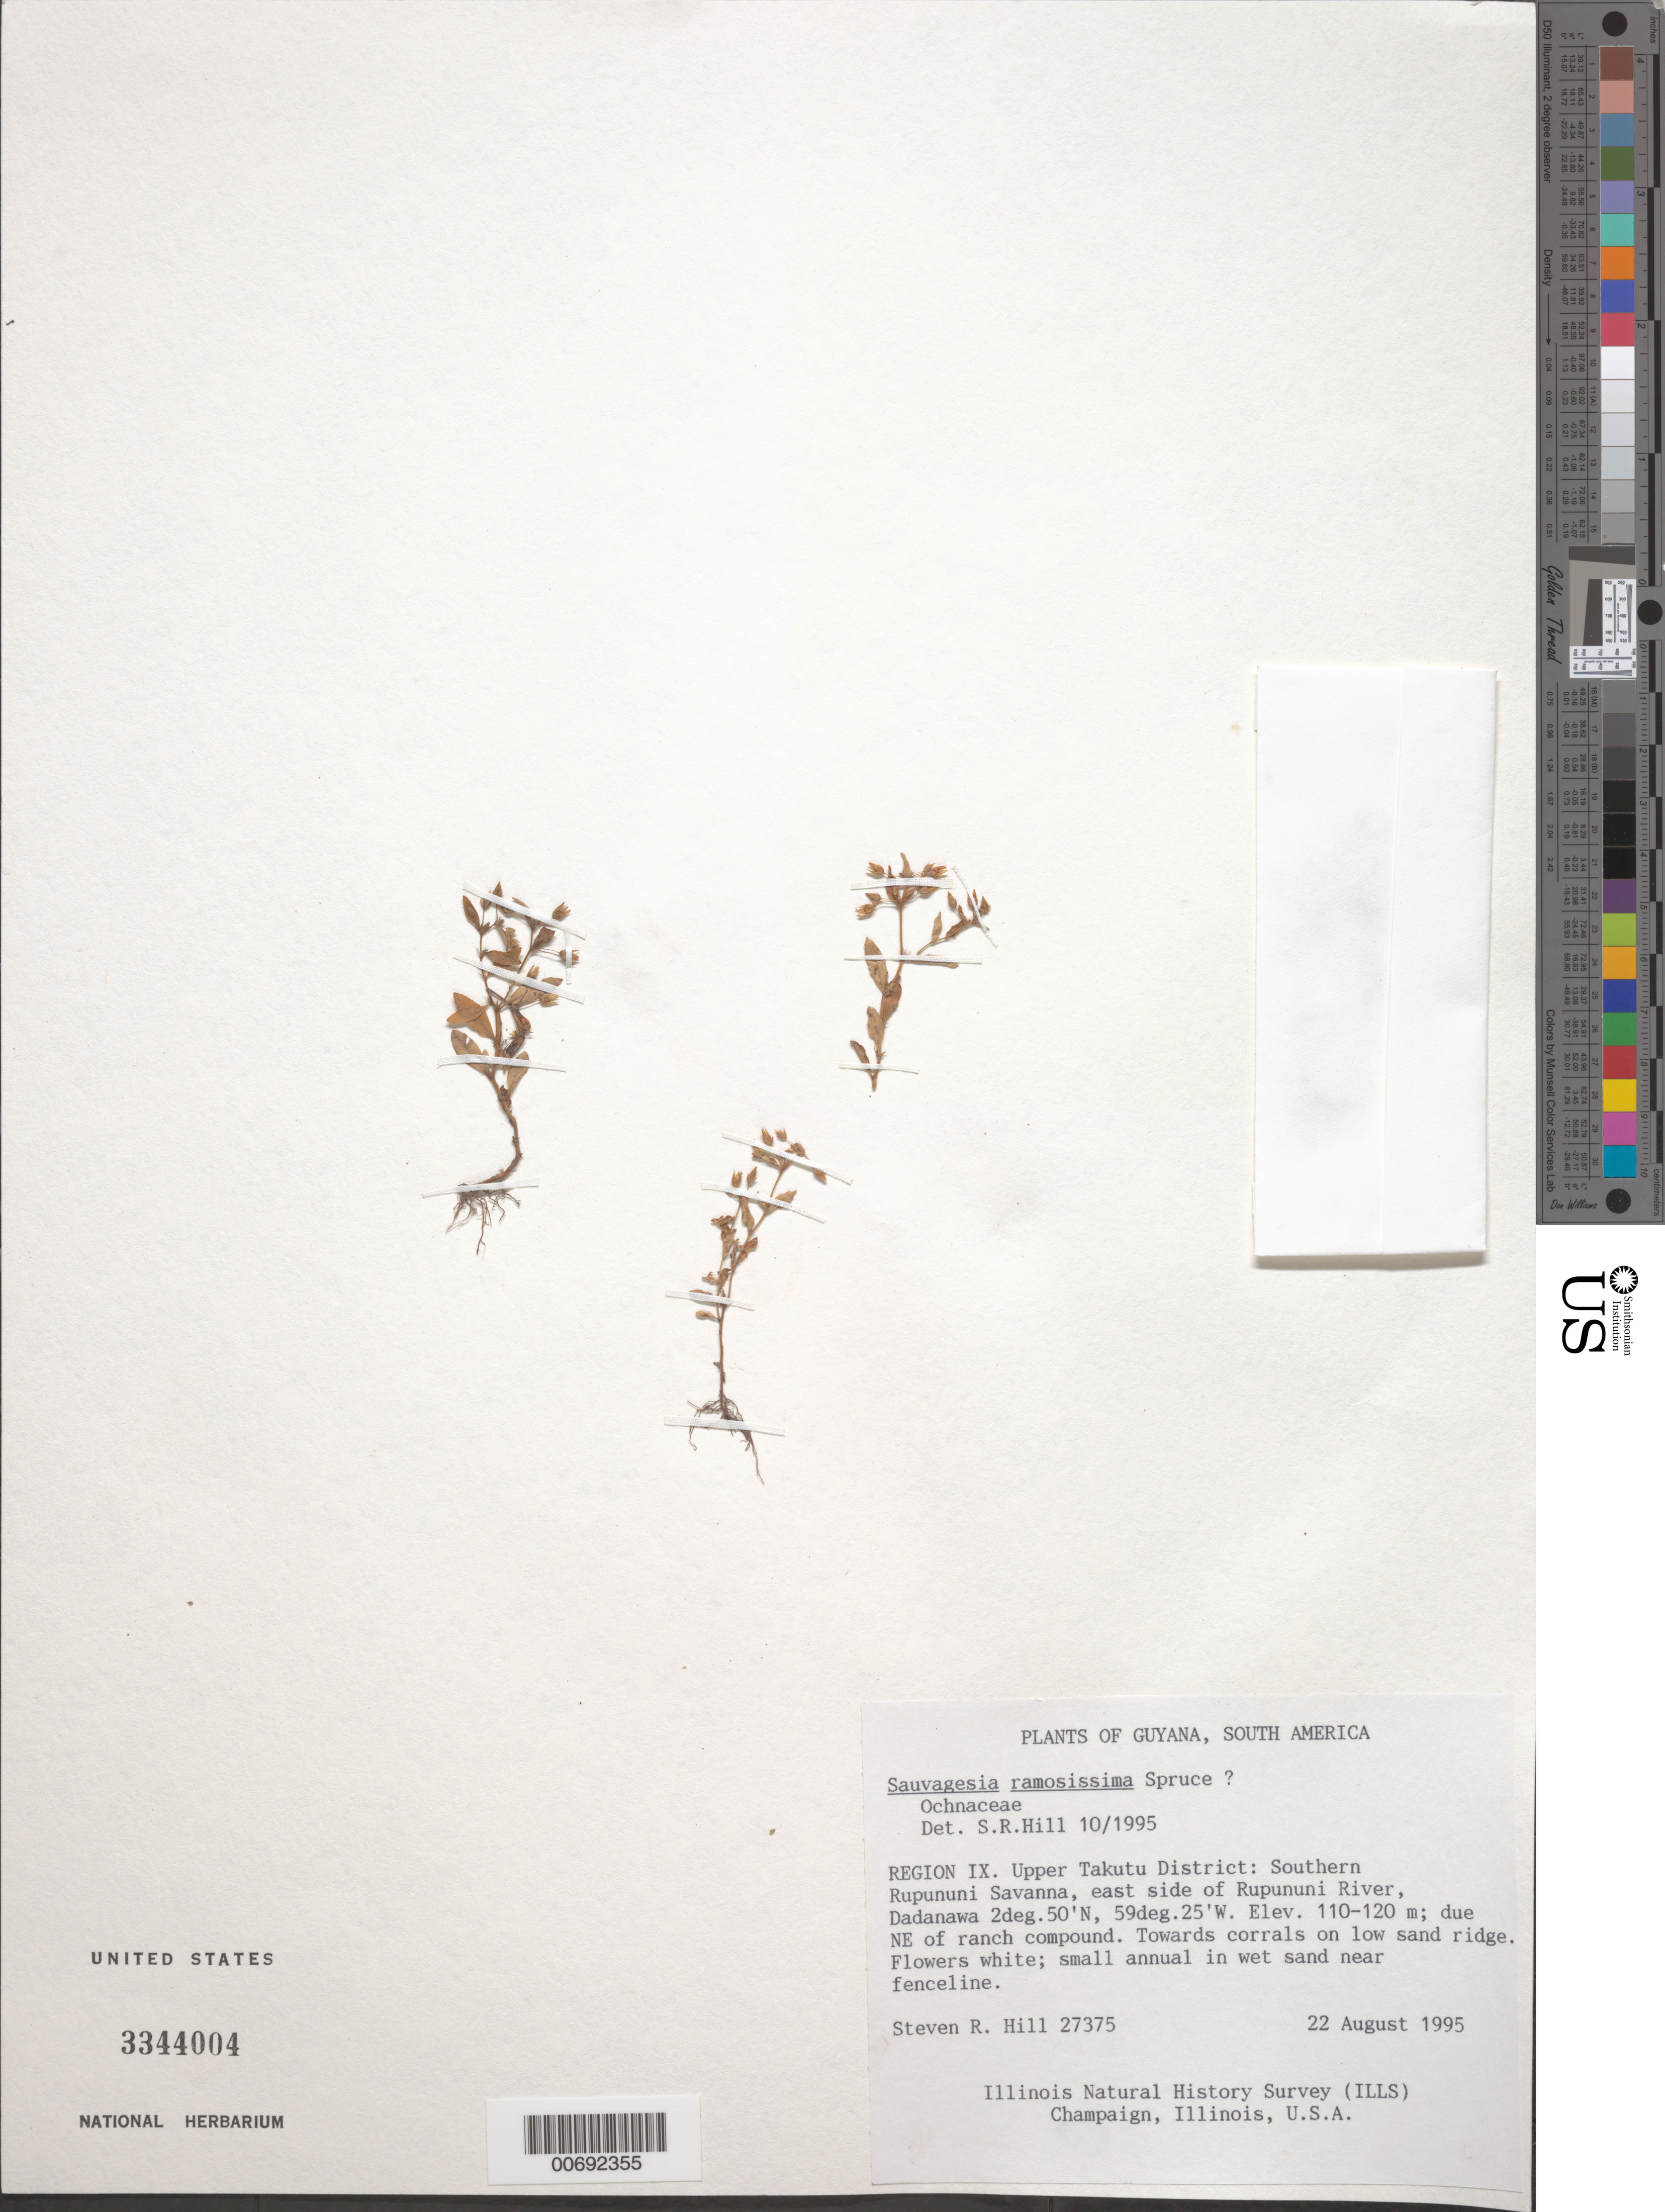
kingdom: Plantae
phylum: Tracheophyta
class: Magnoliopsida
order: Malpighiales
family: Ochnaceae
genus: Sauvagesia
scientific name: Sauvagesia ramosissima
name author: Spruce ex Eichler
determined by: Hill, Steven R.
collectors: S. R. Hill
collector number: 27375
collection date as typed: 22-Aug-95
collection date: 1995-08-22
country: Guyana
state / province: U. Takutu-U. Essequibo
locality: Dadanawa, southern Rupununi Savanna, E side of Rupununi R.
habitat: Wet sand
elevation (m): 110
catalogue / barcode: US 3344004